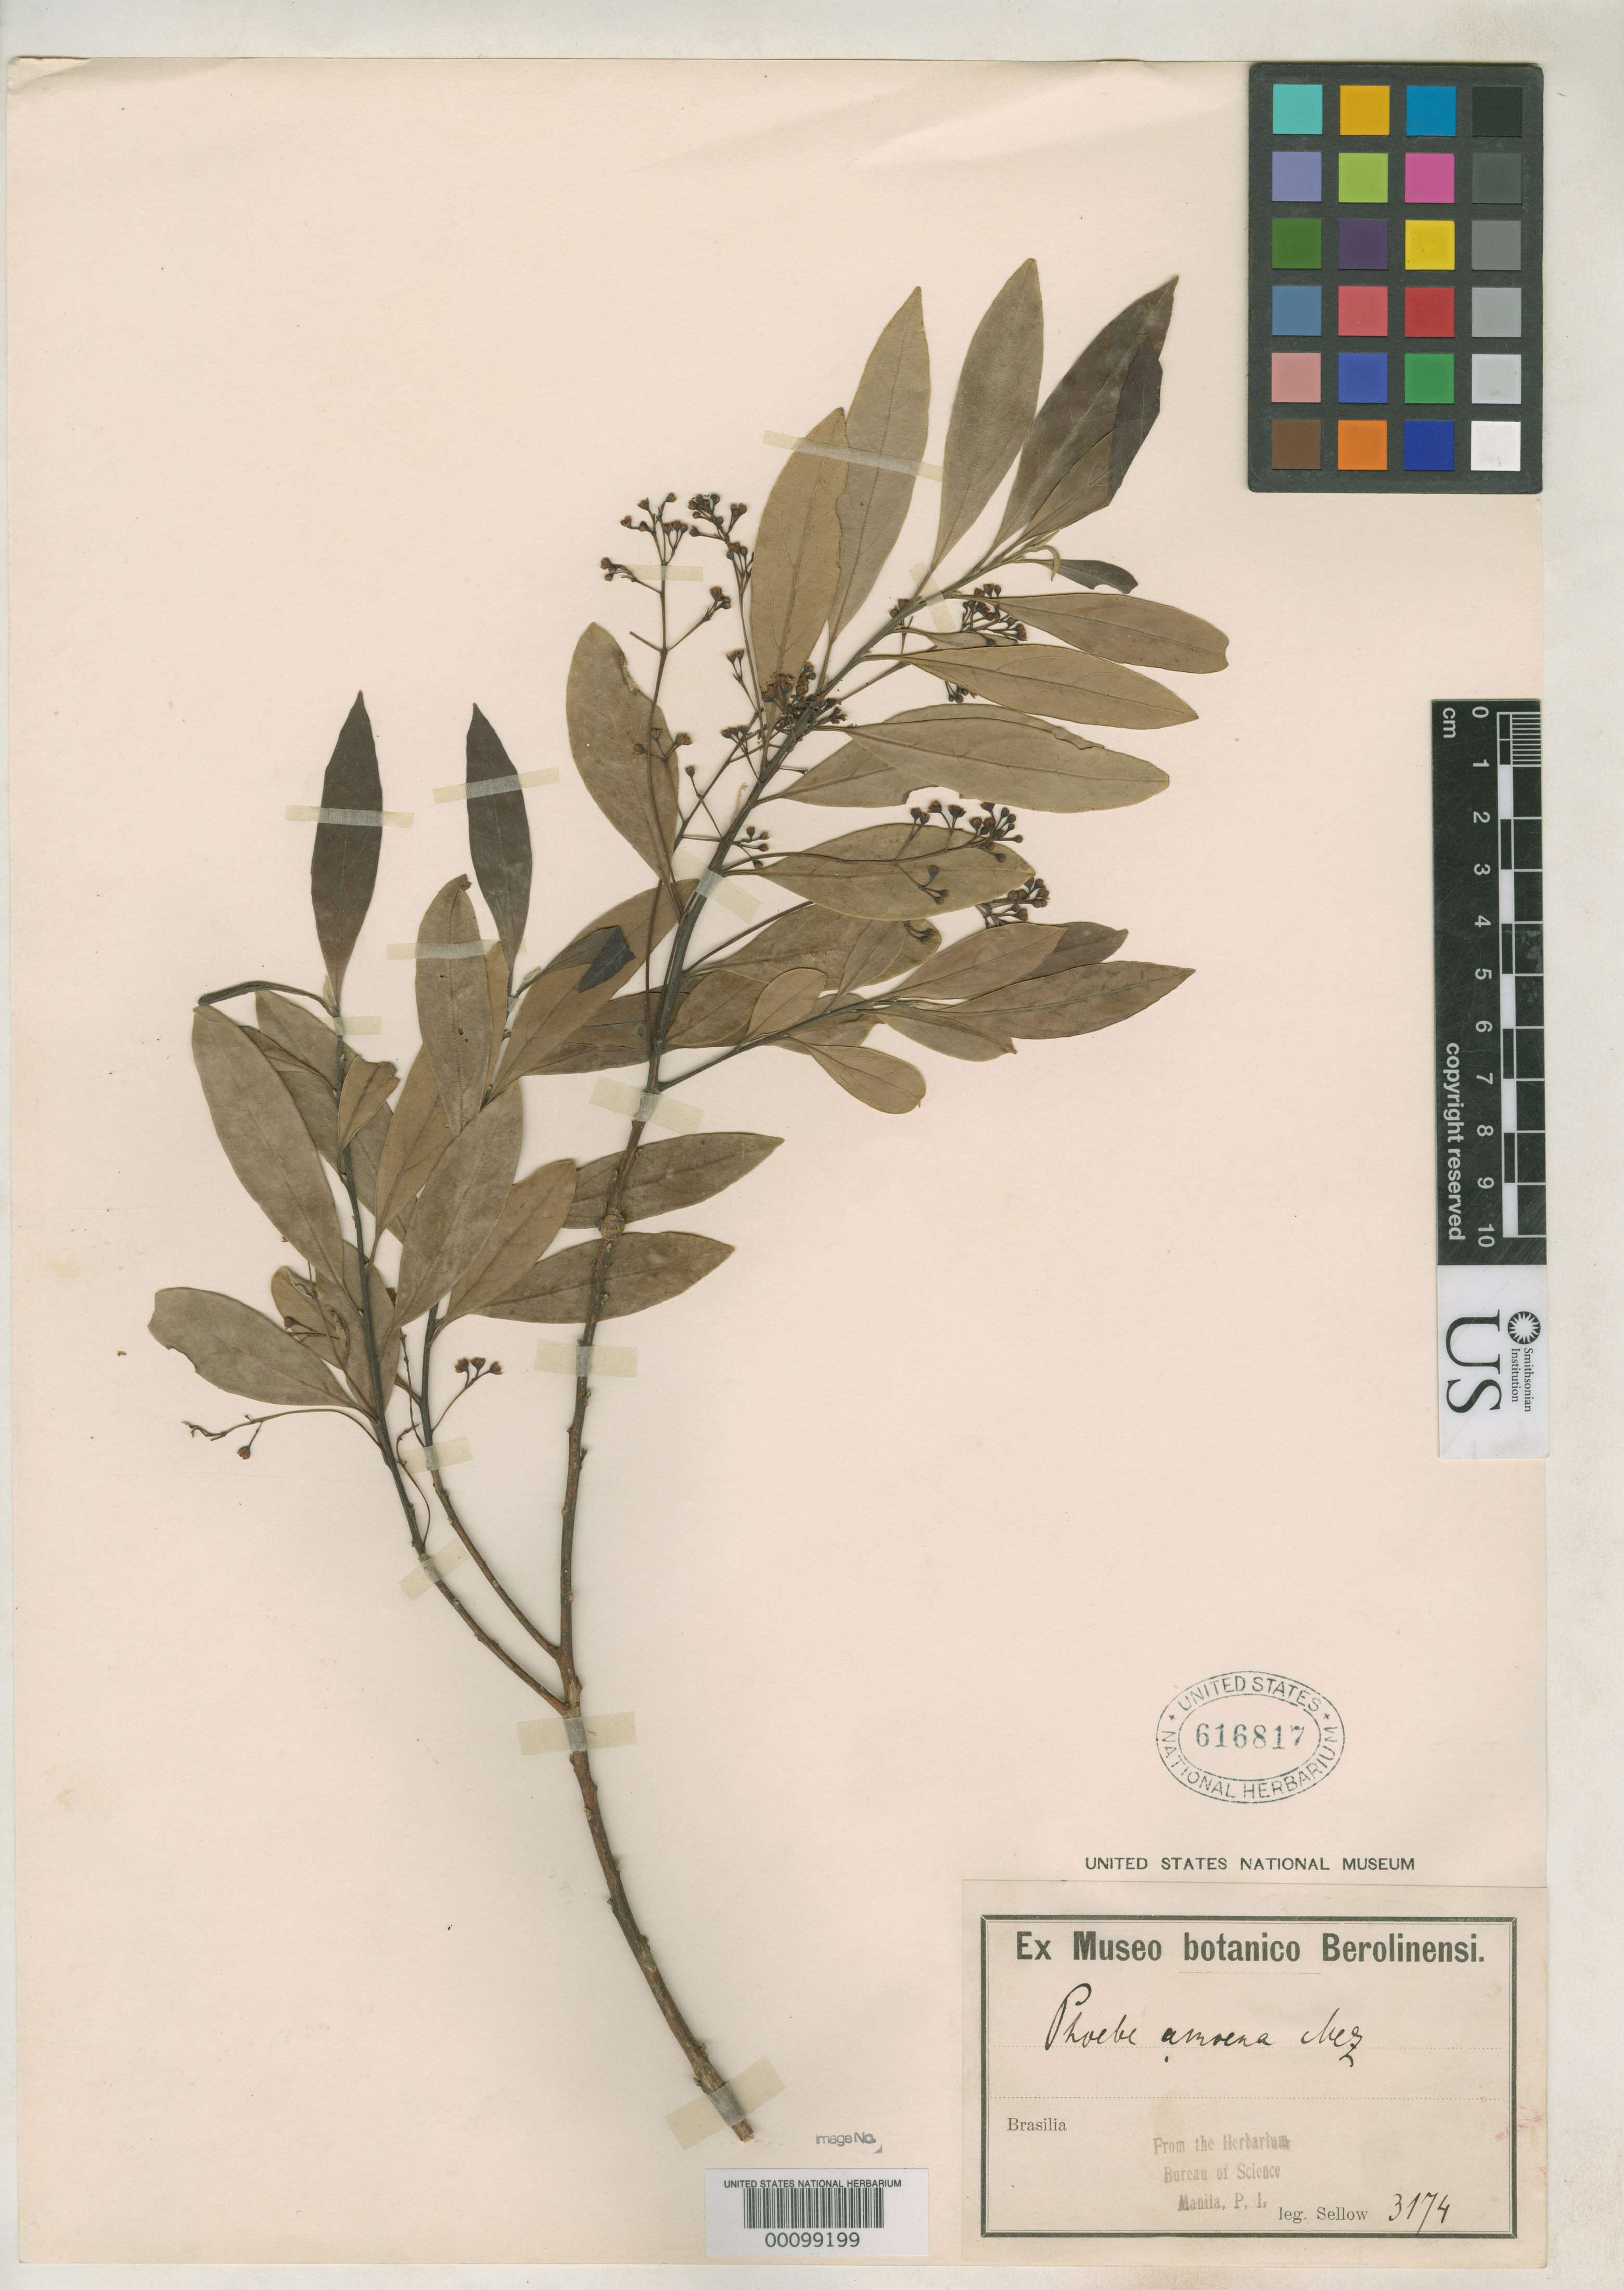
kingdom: Plantae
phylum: Tracheophyta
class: Magnoliopsida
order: Laurales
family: Lauraceae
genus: Oreodaphne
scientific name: Oreodaphne amoena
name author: Nees & Mart.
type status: Isosyntype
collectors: F. Sellow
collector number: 3174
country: Paraguay / Uruguay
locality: "Ad Montevideo et in fimbris regni Paraguay".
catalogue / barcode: US 616817